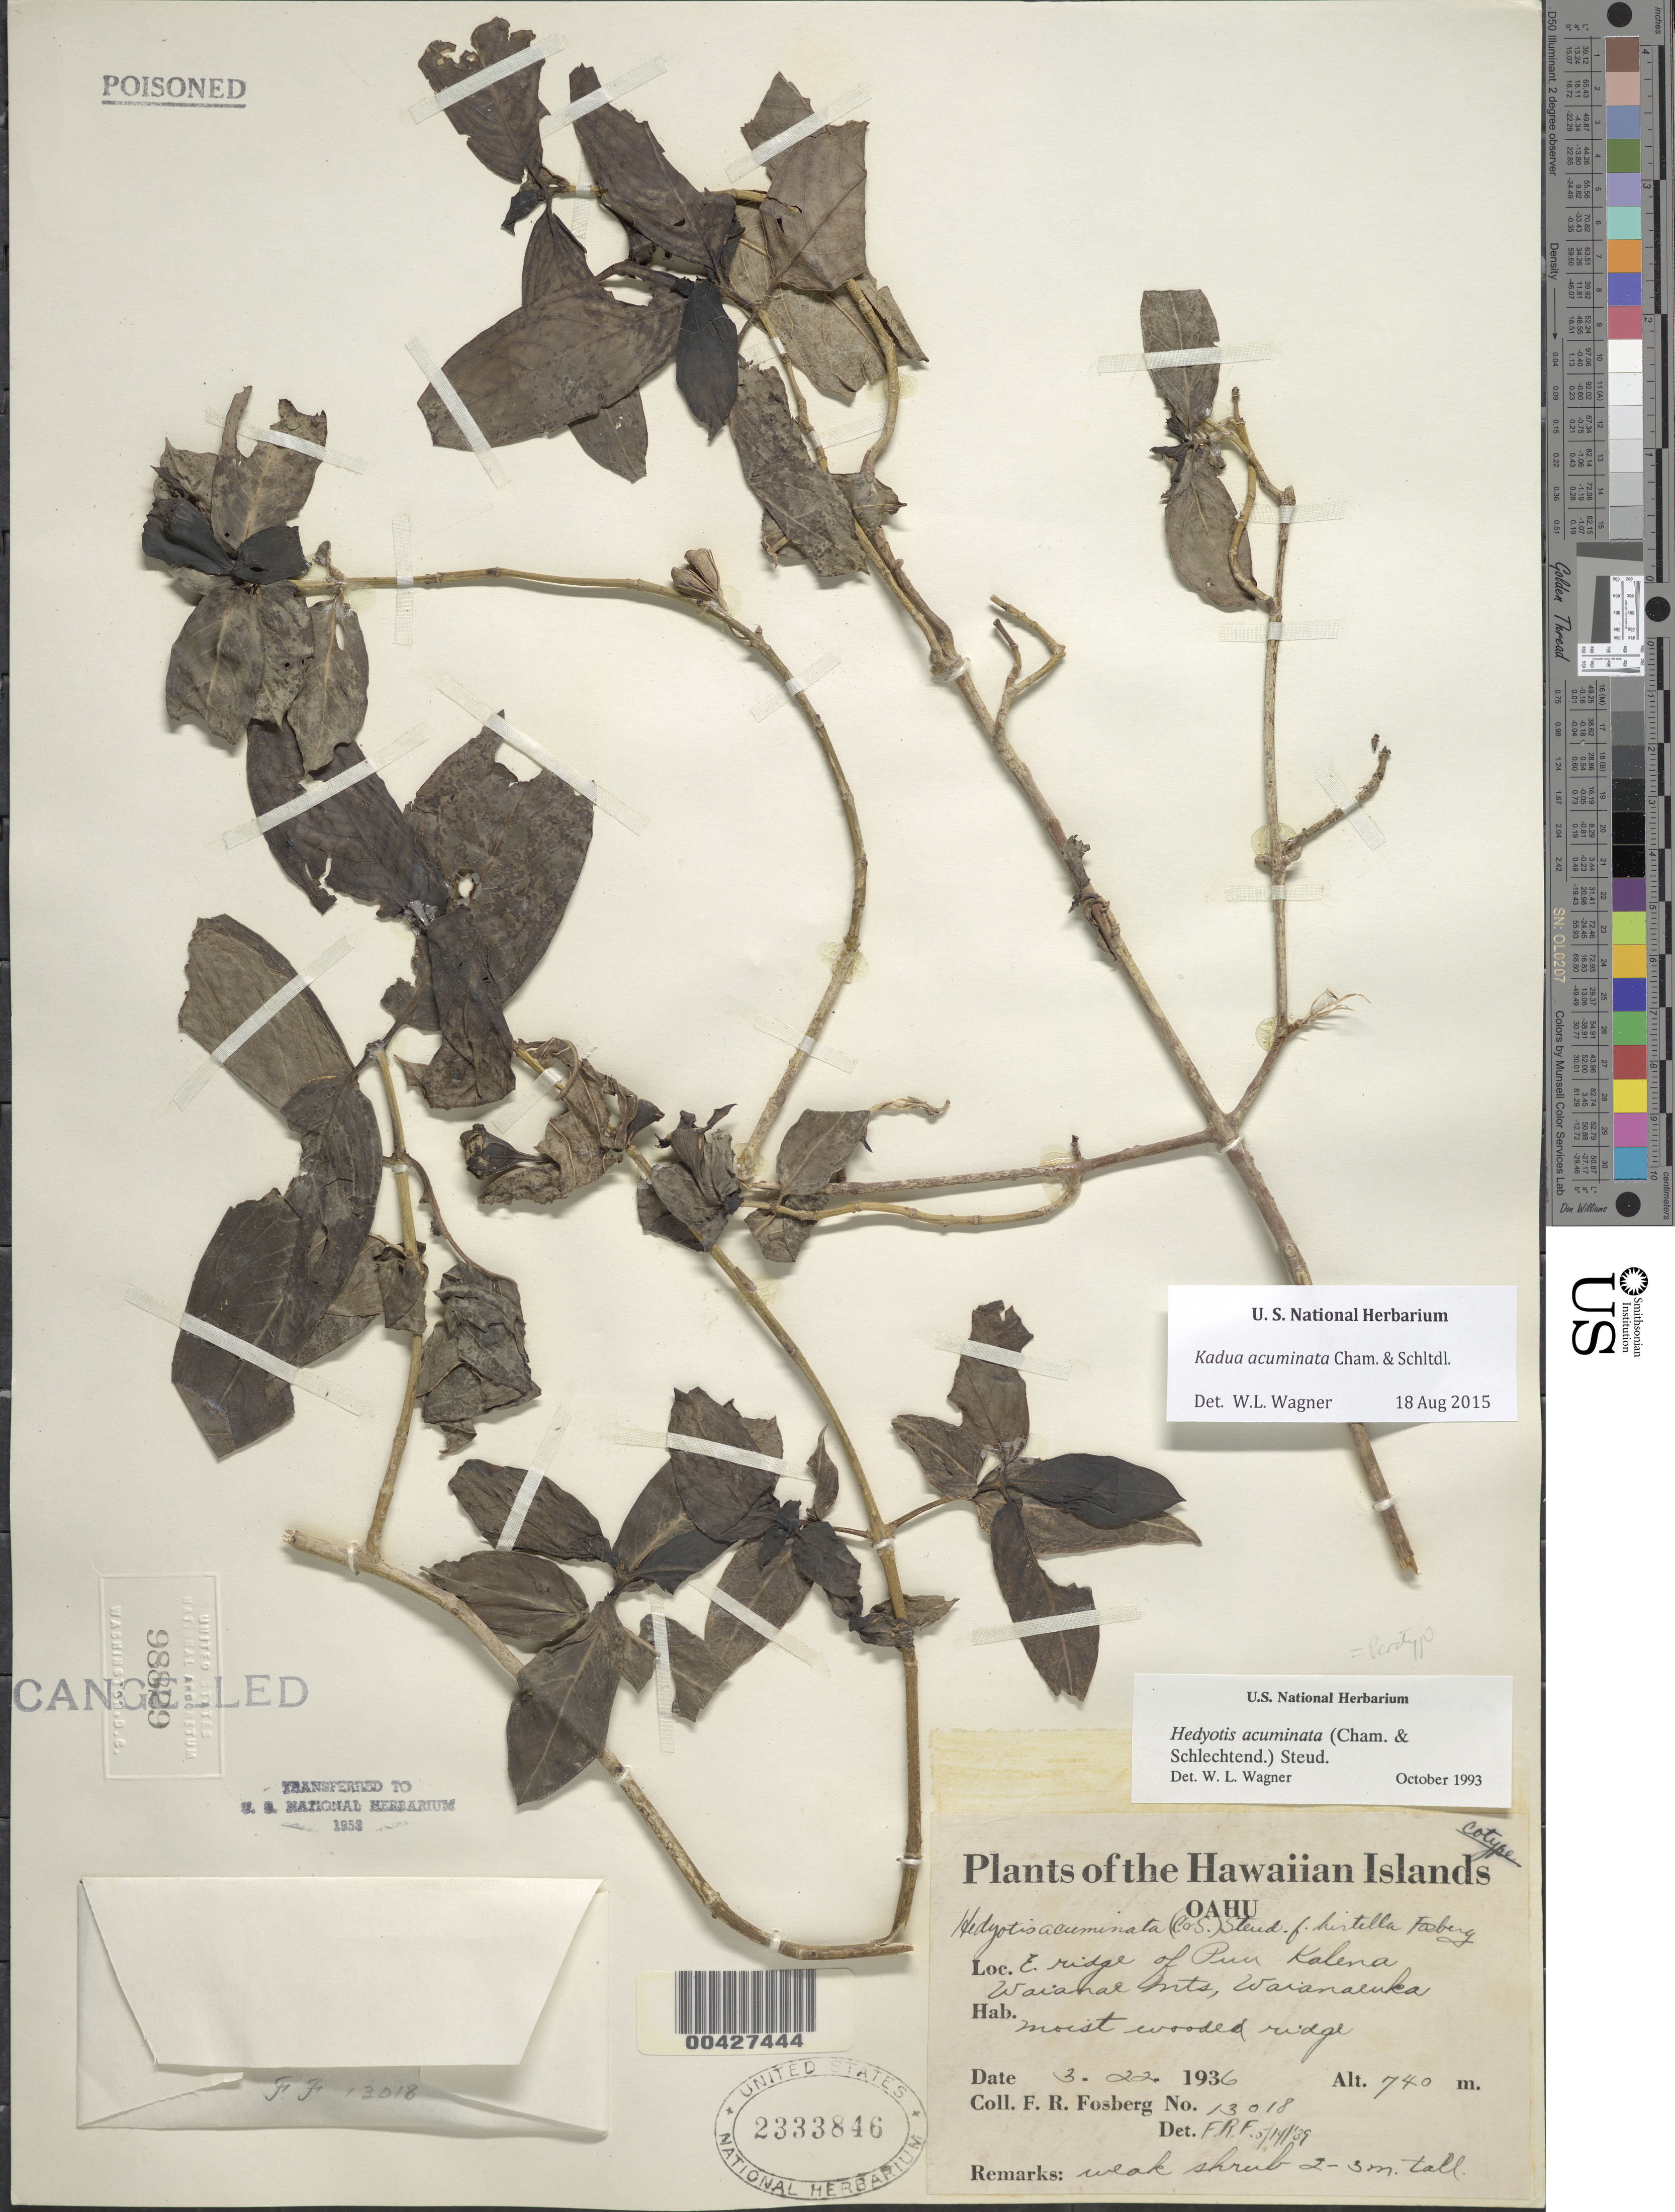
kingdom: Plantae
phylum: Tracheophyta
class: Magnoliopsida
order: Gentianales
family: Rubiaceae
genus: Kadua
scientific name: Kadua acuminata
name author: Cham. & Schltdl.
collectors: F. R. Fosberg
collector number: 13018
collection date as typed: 22 Mar 1936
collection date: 1936-03-22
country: United States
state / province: Hawaii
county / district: Honolulu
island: Oahu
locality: E ridge of Puu Kalena Waianae Mts., Waianaeuka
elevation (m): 740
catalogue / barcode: US 2333846